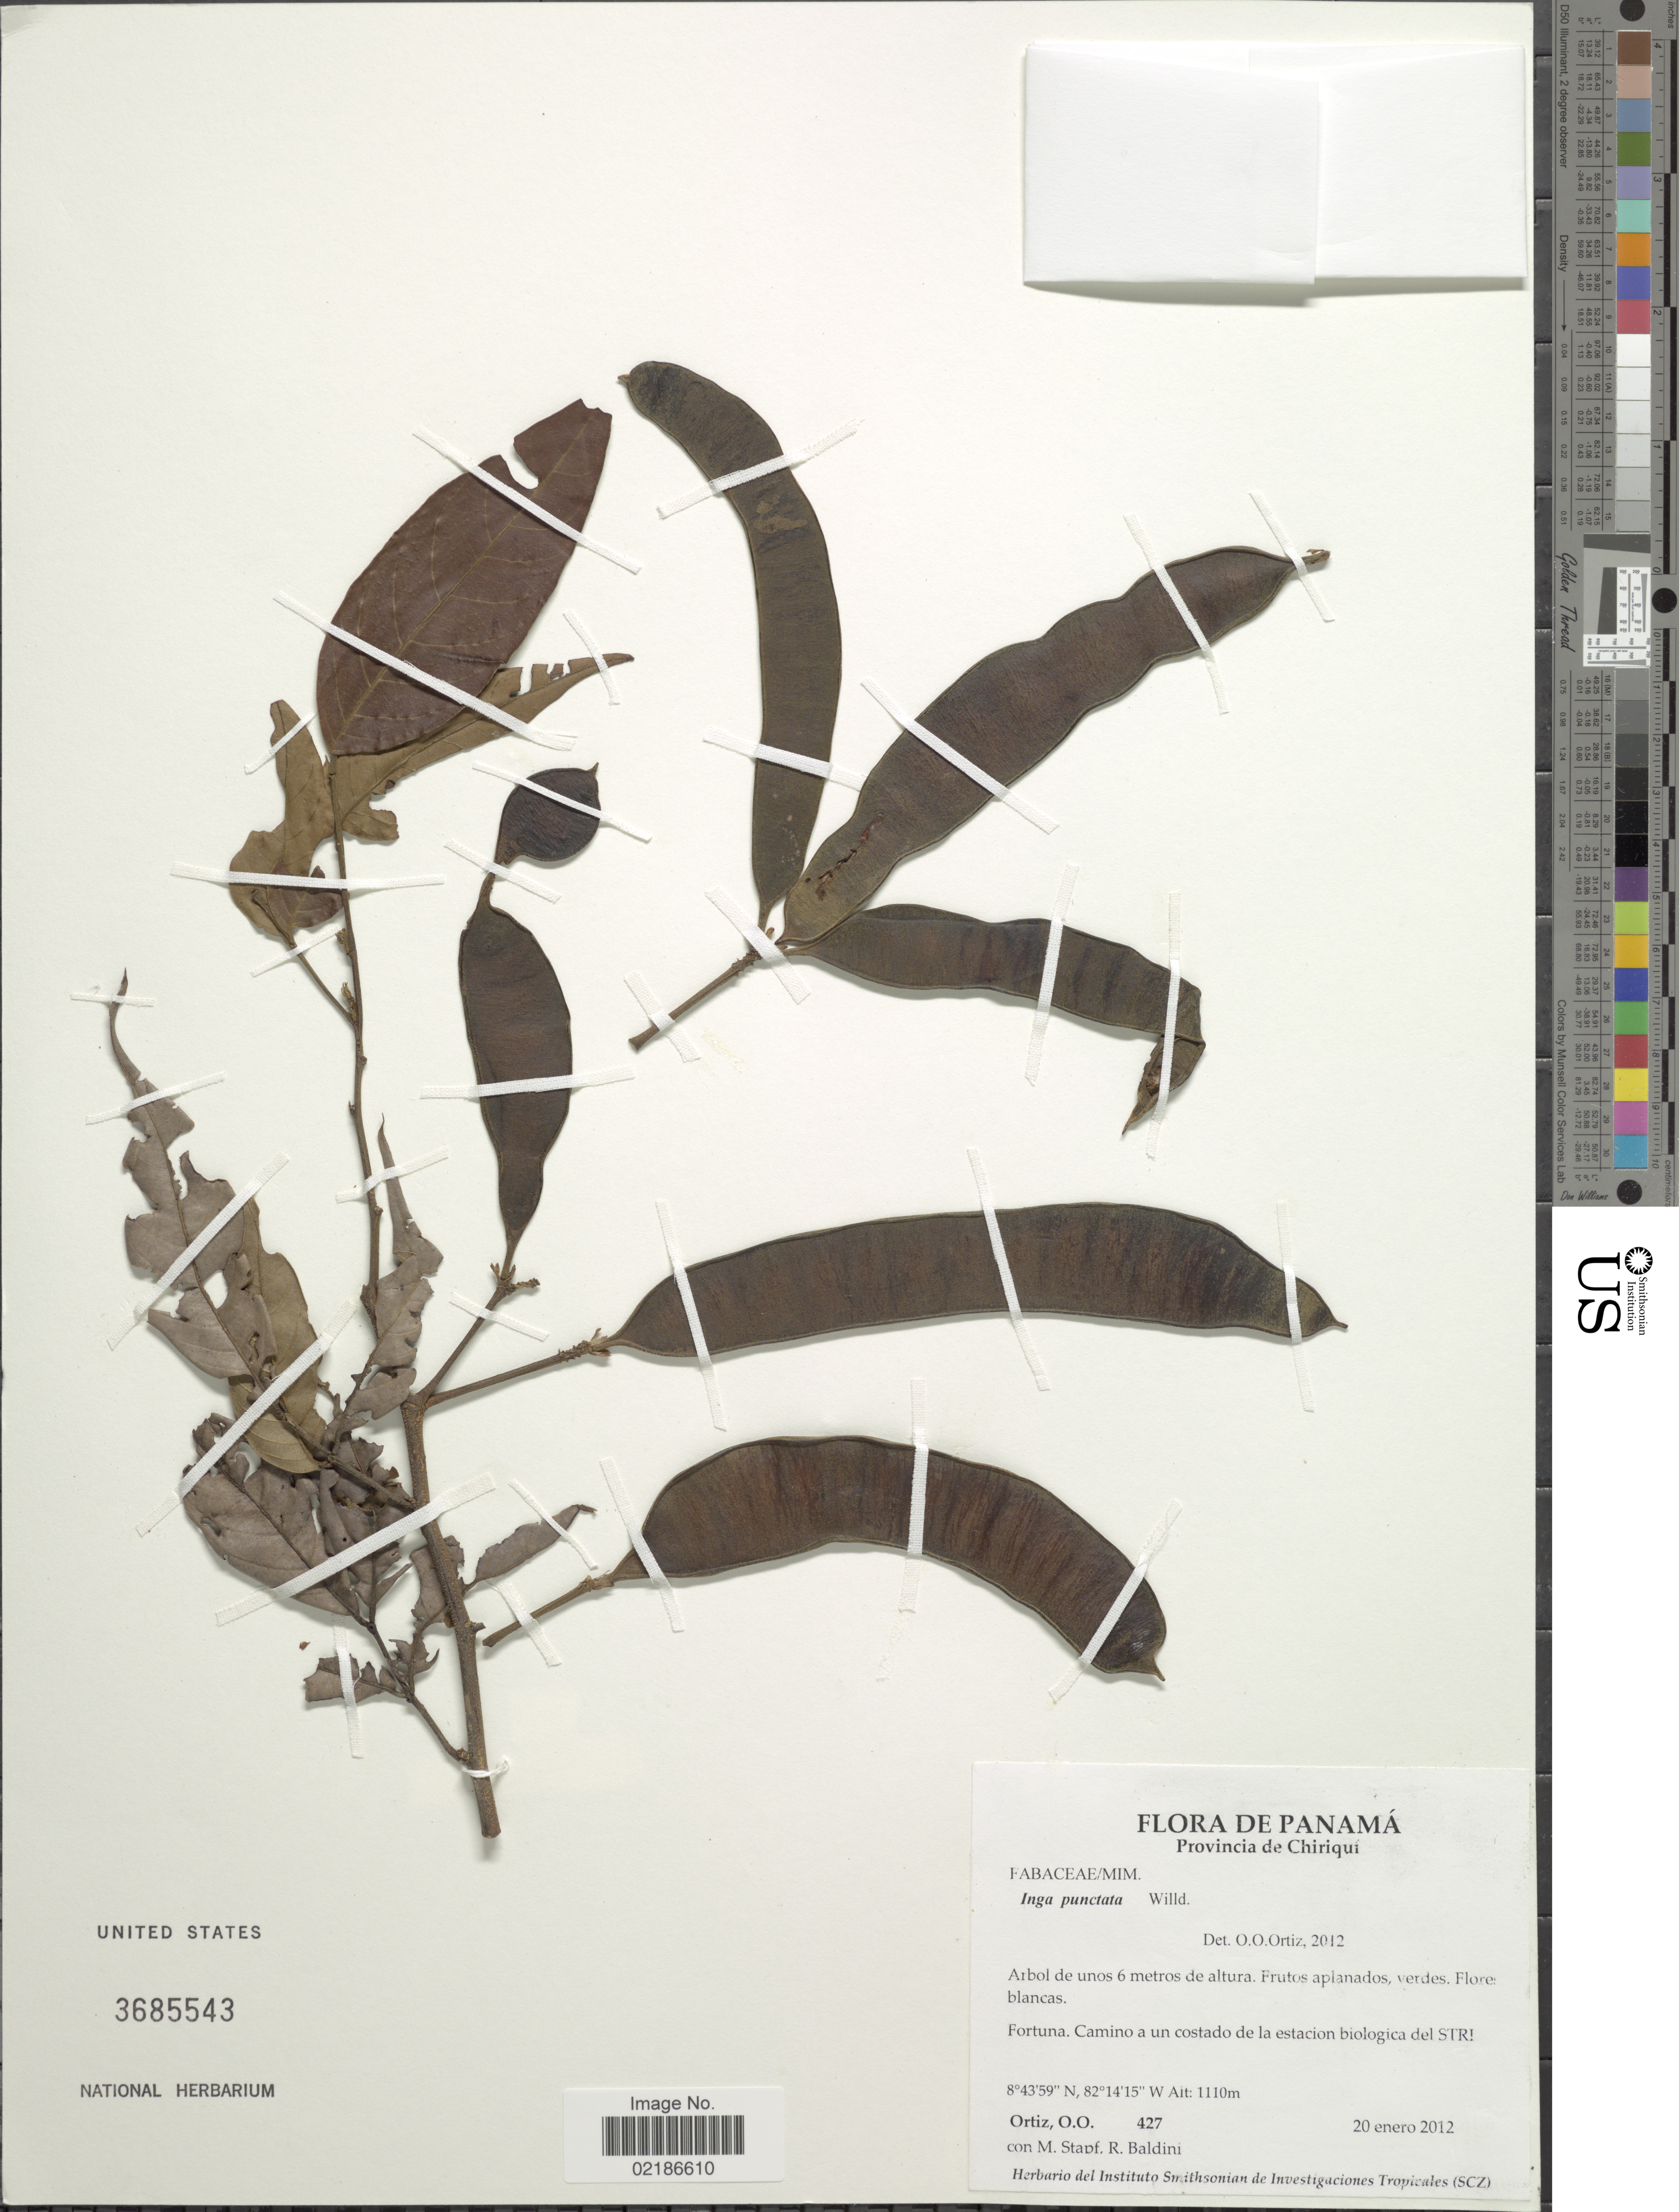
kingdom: Plantae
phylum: Tracheophyta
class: Magnoliopsida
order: Fabales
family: Fabaceae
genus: Inga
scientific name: Inga punctata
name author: Willd.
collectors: O. O. Ortiz, M. Stapf & R. Baldini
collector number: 427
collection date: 2012-01-20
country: Panama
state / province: Chiriqui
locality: Fortuna, camino a un costado de la estacion biologica del STRI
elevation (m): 1110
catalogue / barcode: US 3685543